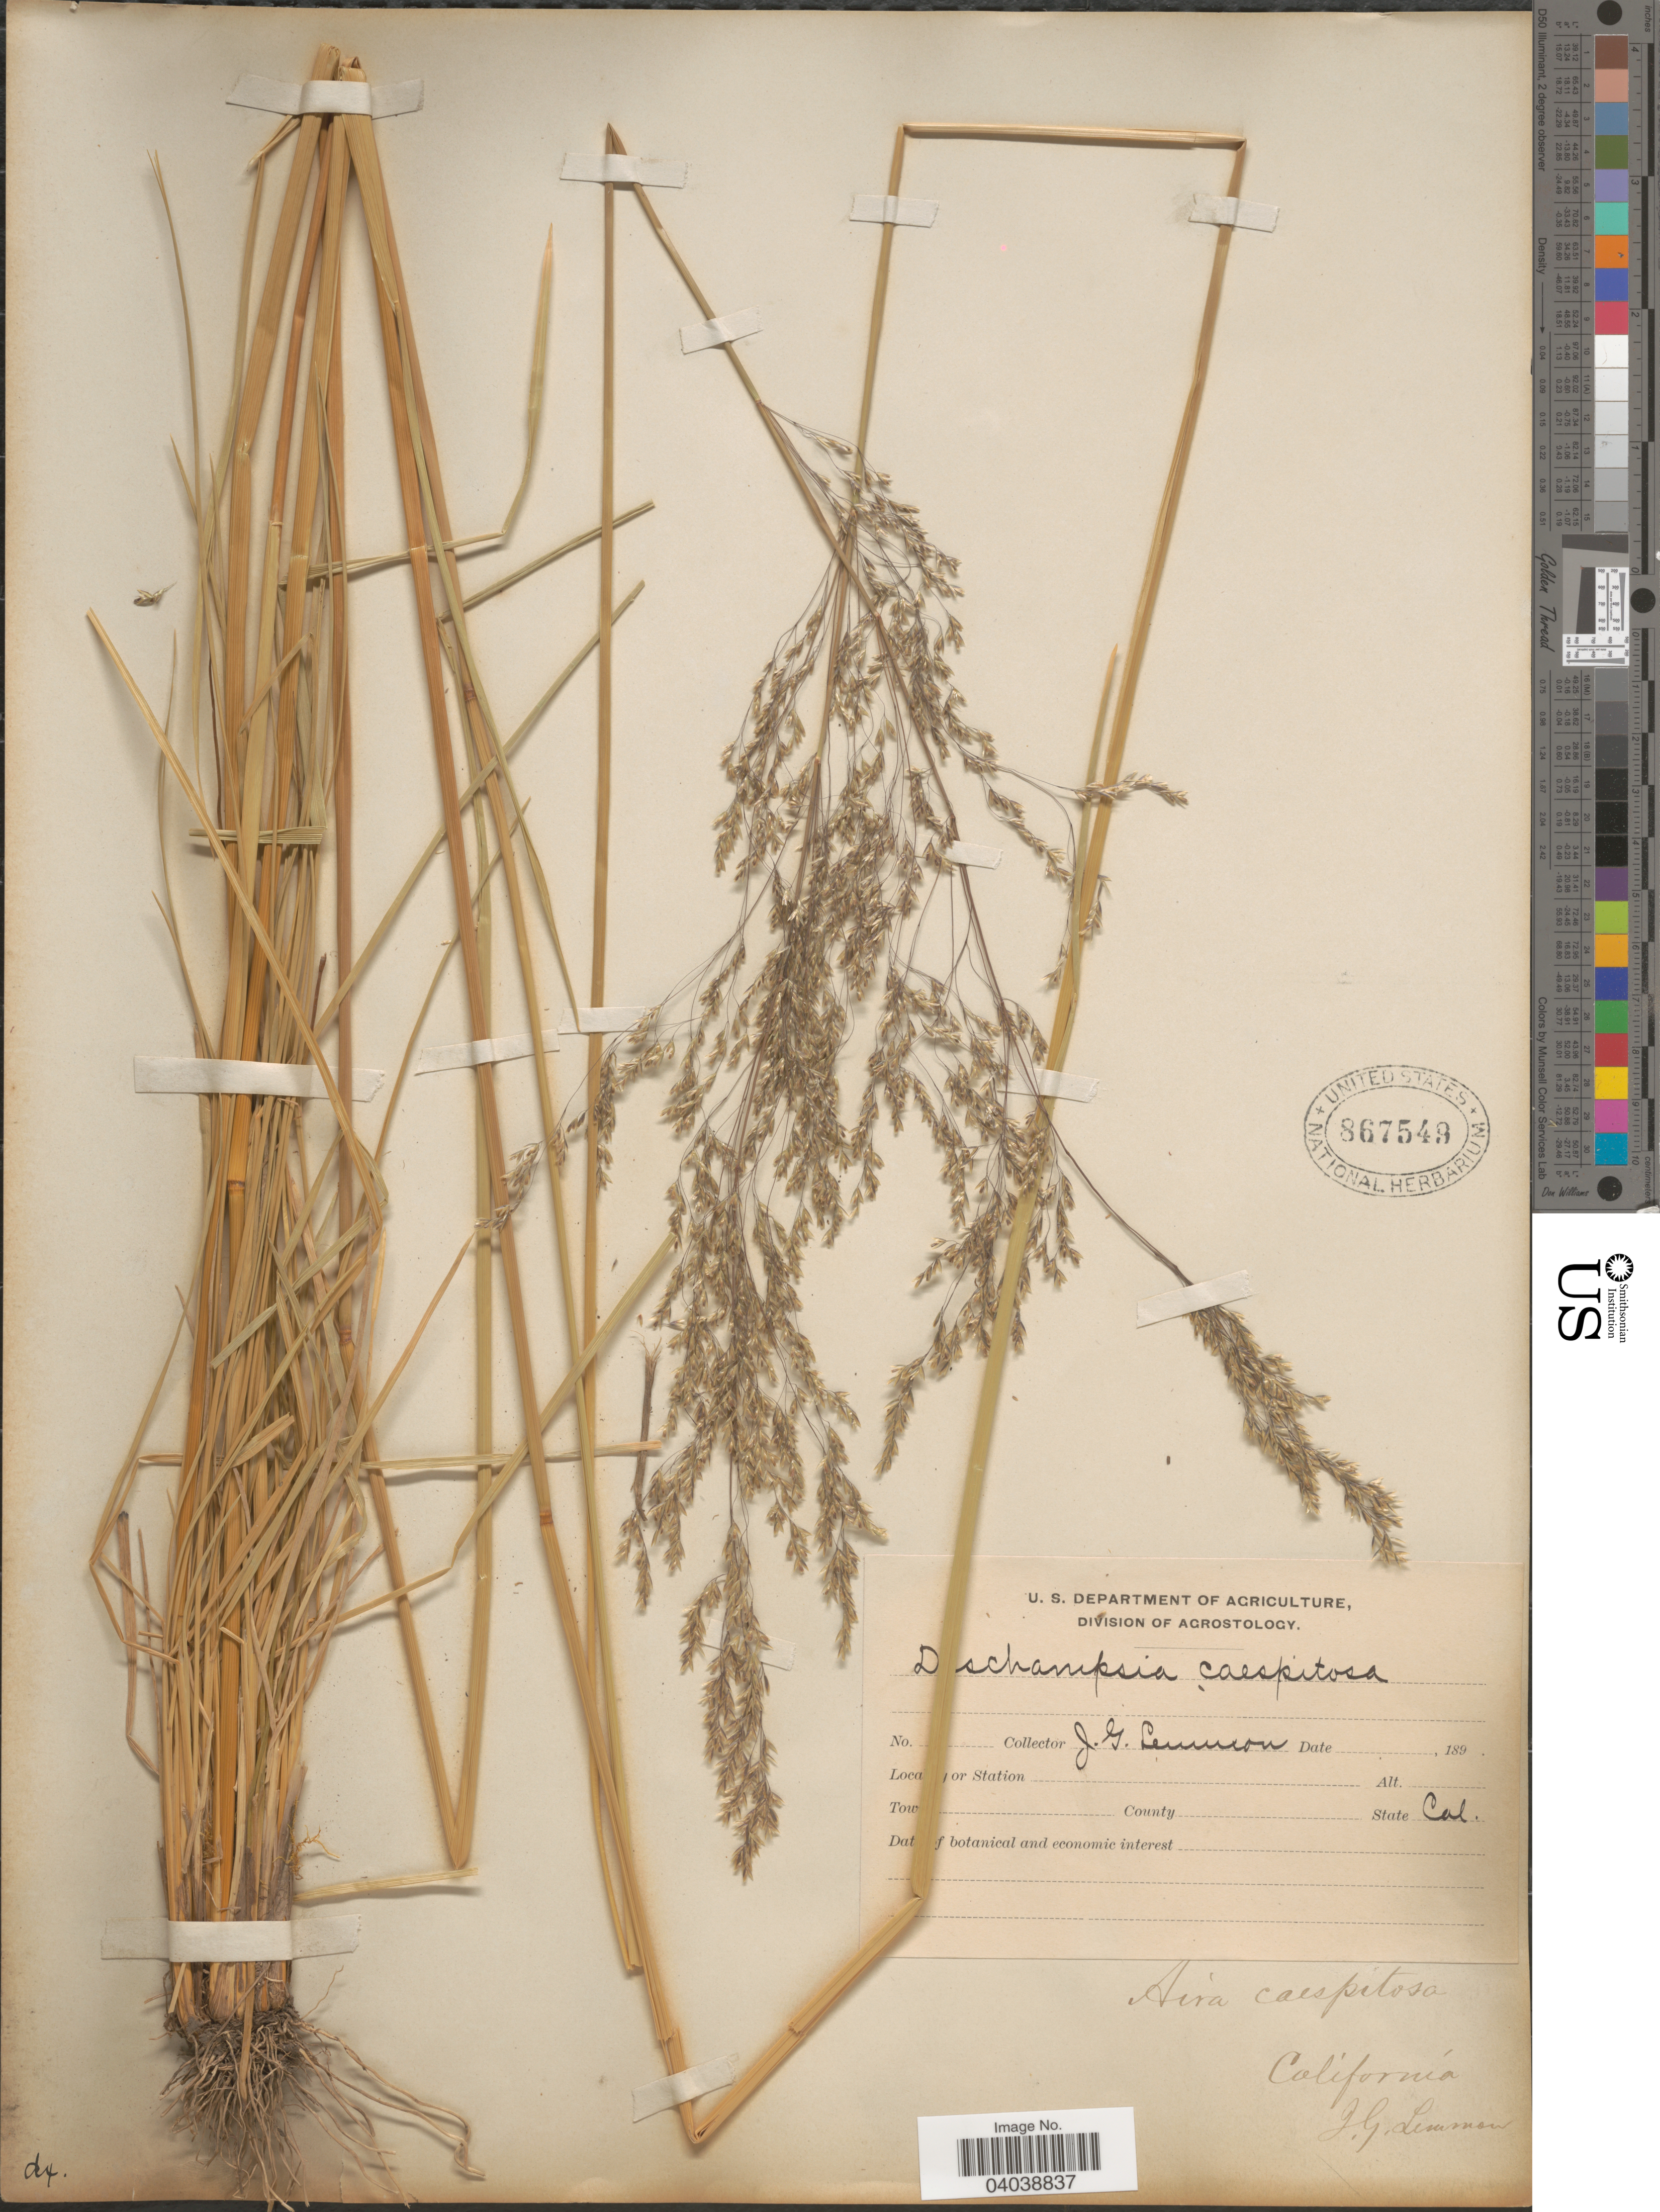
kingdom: Plantae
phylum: Tracheophyta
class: Liliopsida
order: Poales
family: Poaceae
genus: Deschampsia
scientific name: Deschampsia cespitosa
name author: (L.) P. Beauv.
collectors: J. Lemmon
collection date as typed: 189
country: United States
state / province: California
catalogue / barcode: US 867549